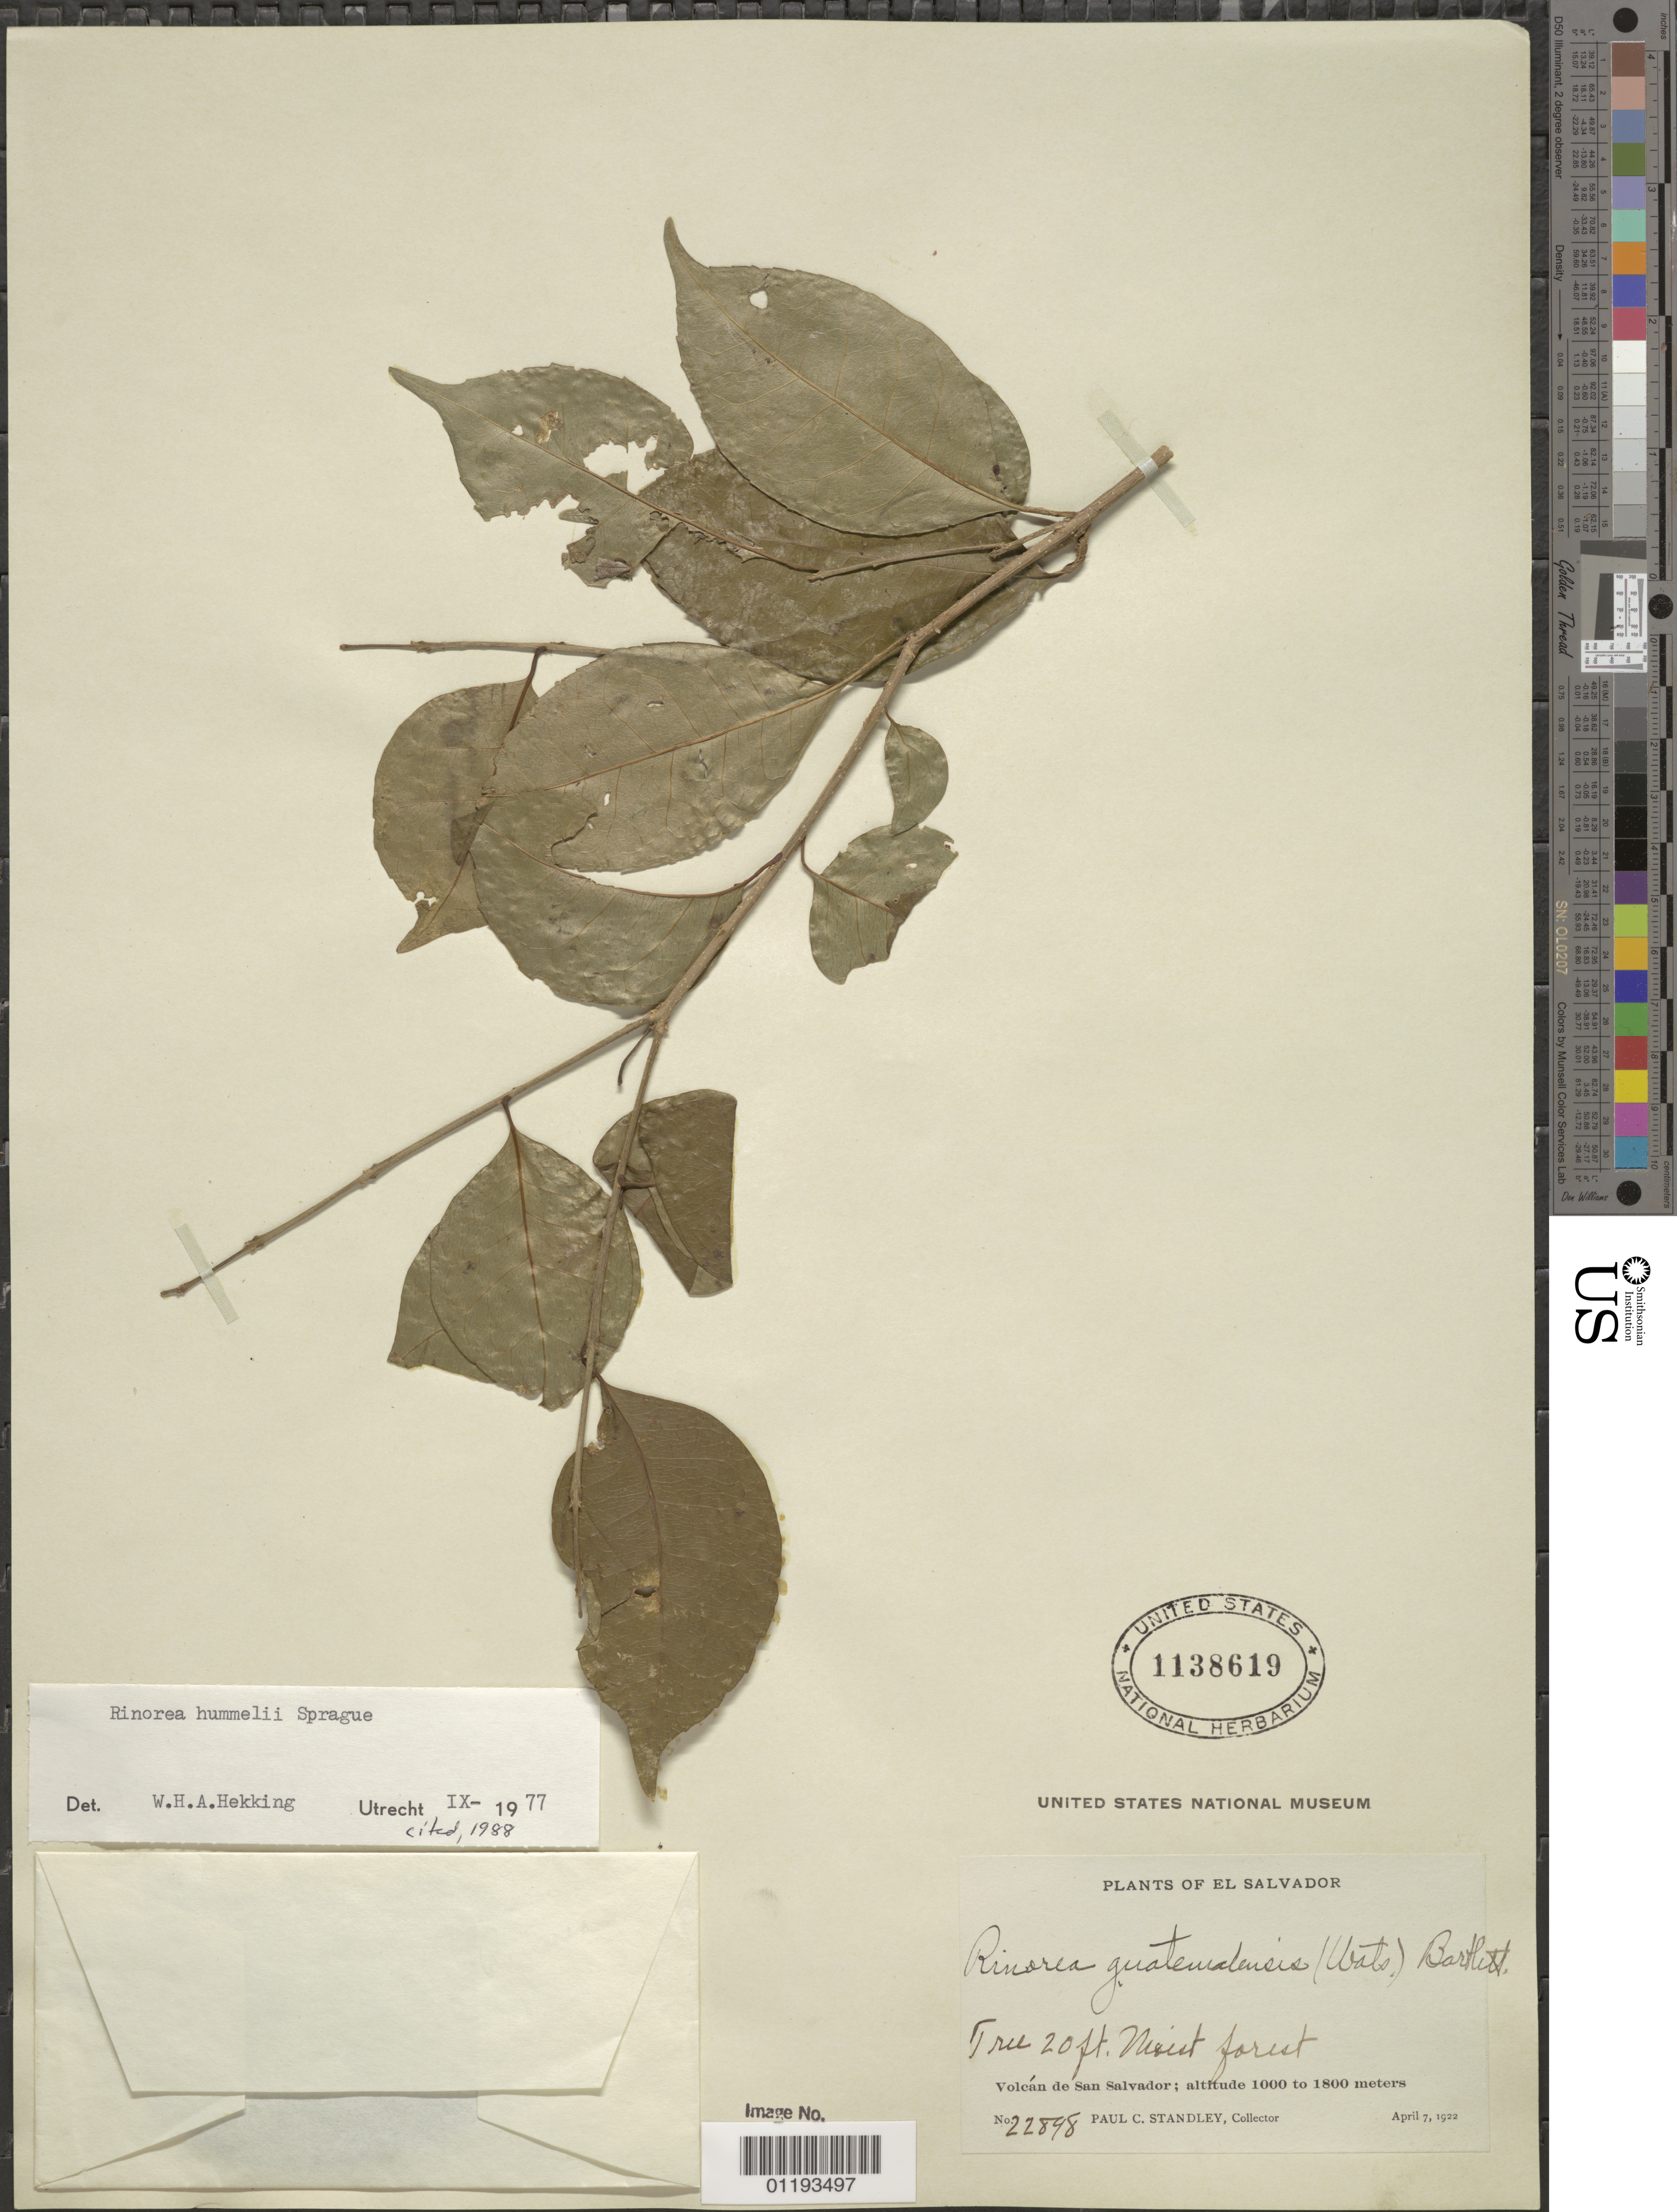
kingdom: Plantae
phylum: Tracheophyta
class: Magnoliopsida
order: Malpighiales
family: Violaceae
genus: Rinorea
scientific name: Rinorea hummelii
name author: Sprague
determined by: Hekking, W. H. A.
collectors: P. C. Standley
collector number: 22898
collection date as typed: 07 Apr 1922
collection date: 1922-04-07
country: El Salvador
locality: Volcán de San Salvador.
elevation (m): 1000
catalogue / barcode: US 1138619